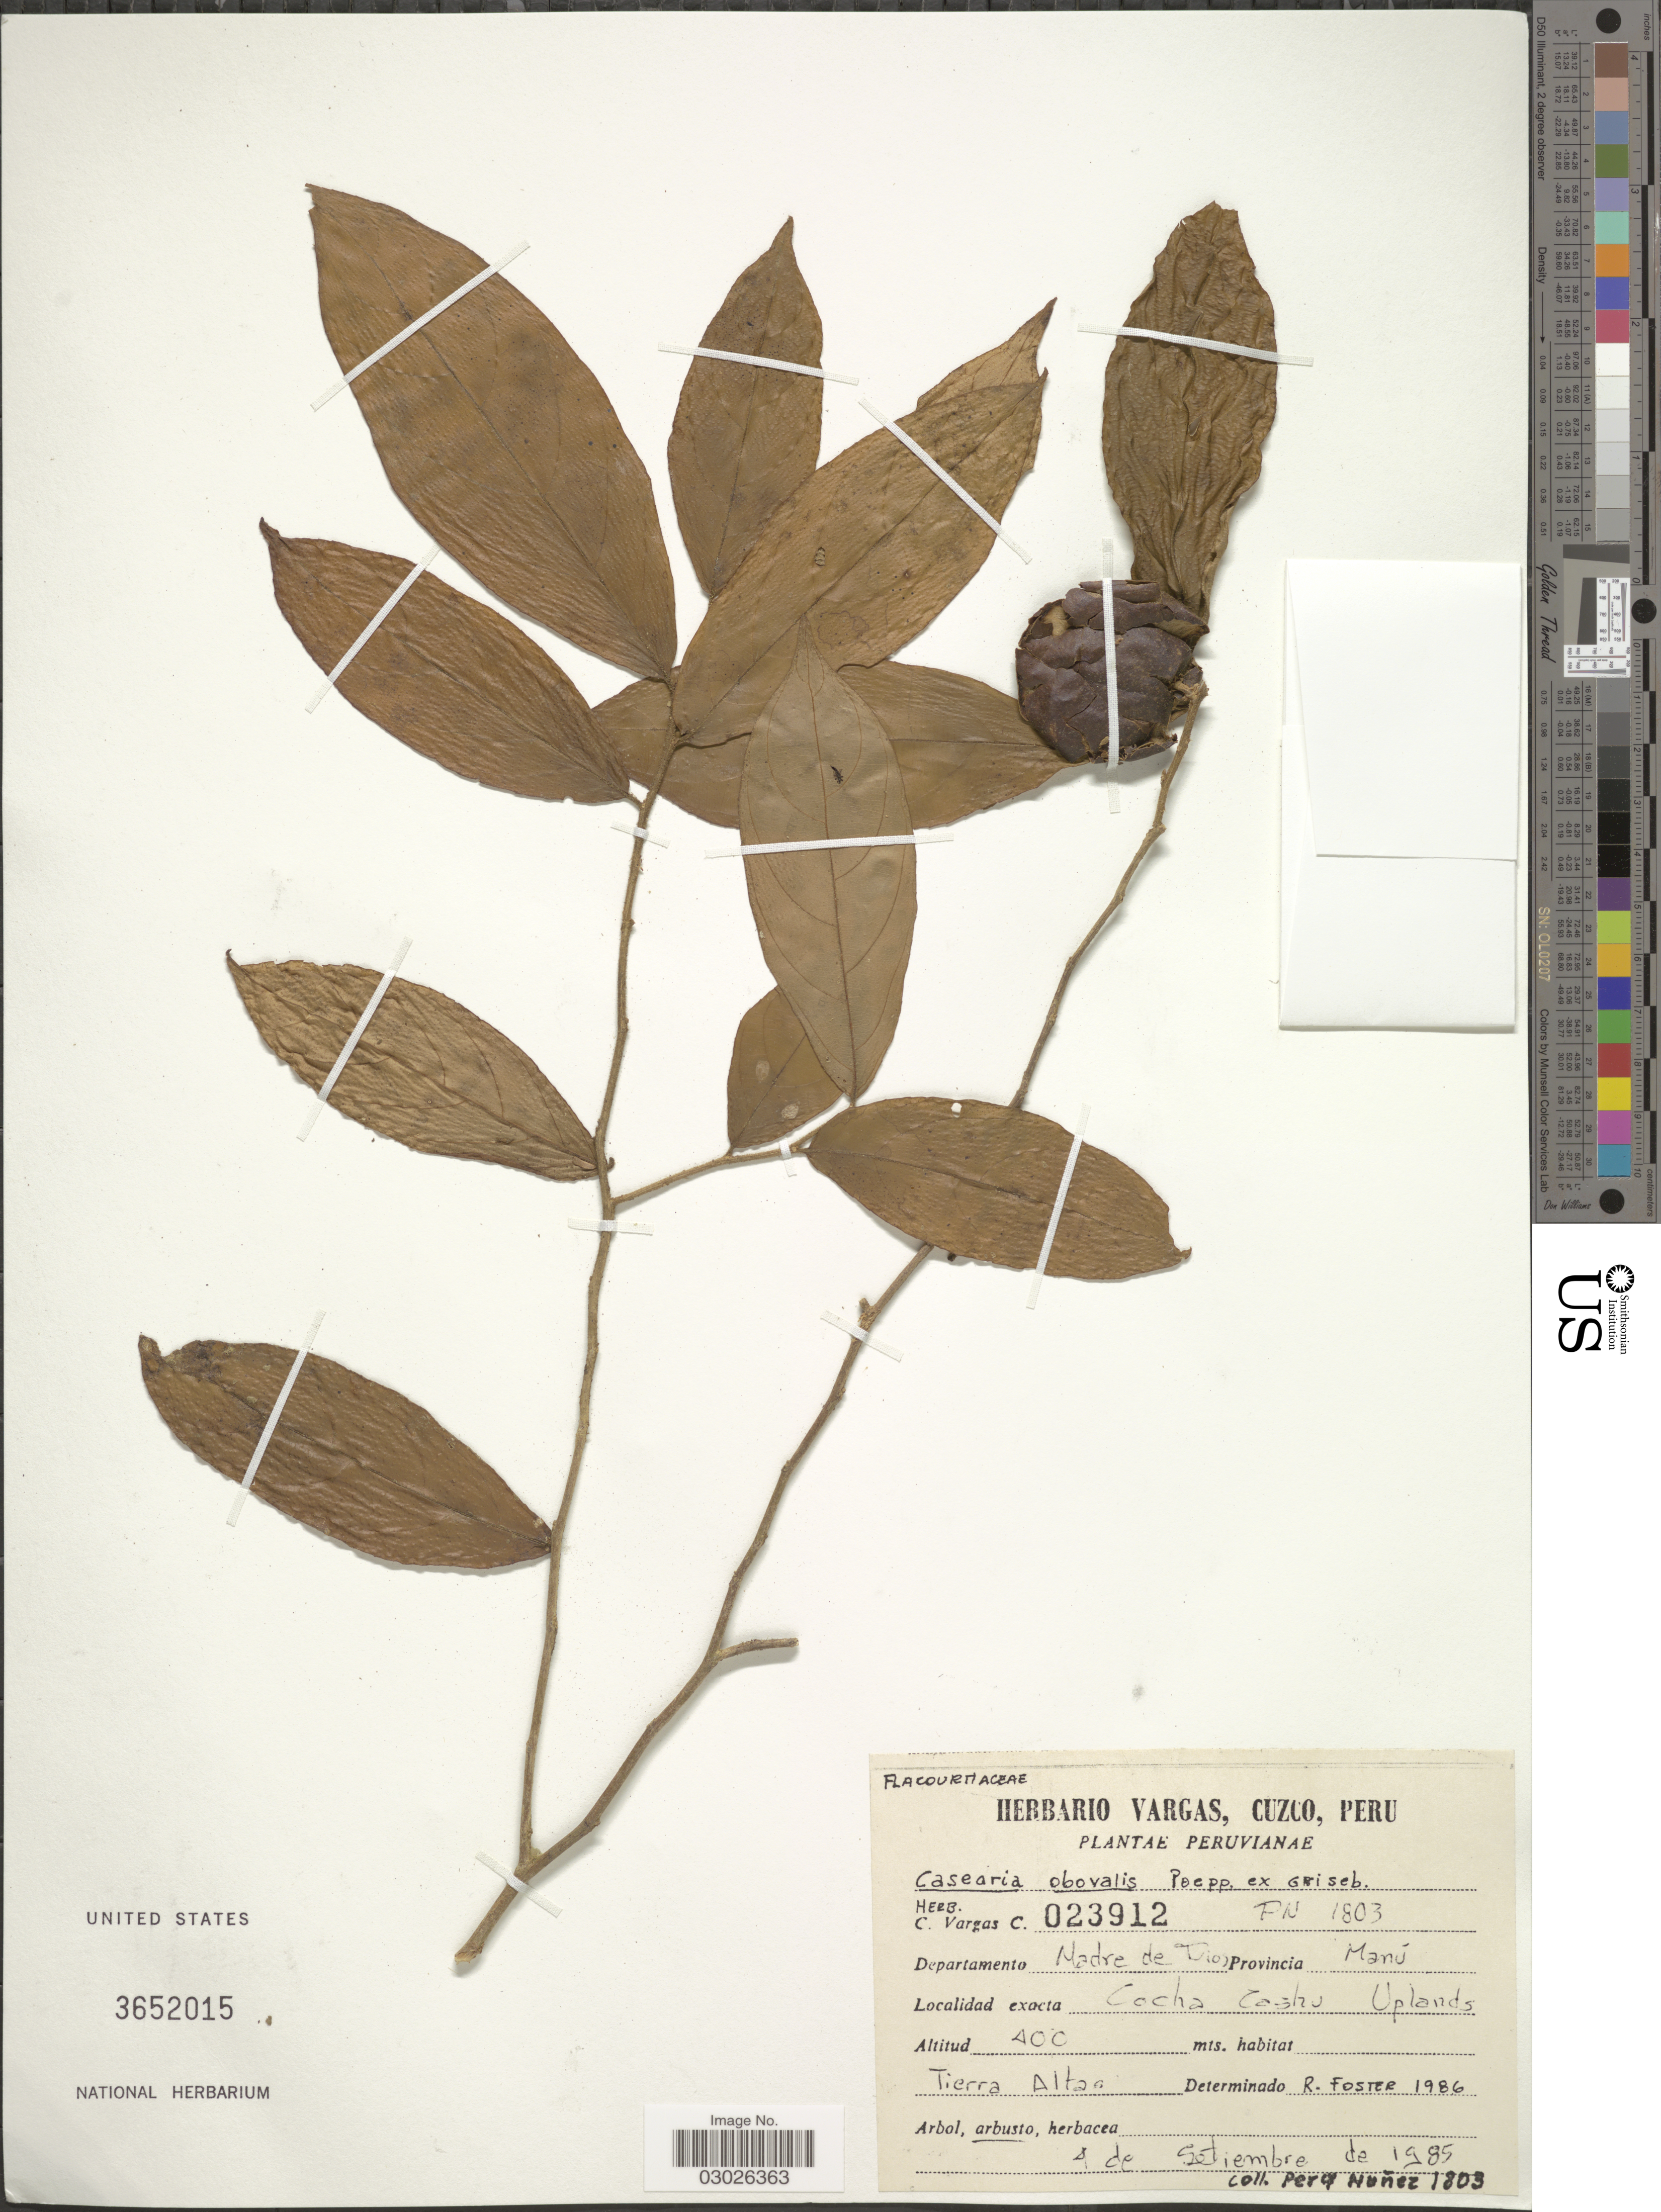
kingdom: Plantae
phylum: Tracheophyta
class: Magnoliopsida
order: Malpighiales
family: Salicaceae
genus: Casearia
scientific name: Casearia obovalis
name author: Poepp. ex Griseb.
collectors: C. Vargas Calderón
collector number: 023912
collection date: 1985-09-04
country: Peru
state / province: Madre de Dios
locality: Departamento Madre de Dios. Provincia Manú. Cocha Coshu Uplands.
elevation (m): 400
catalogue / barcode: US 3652015